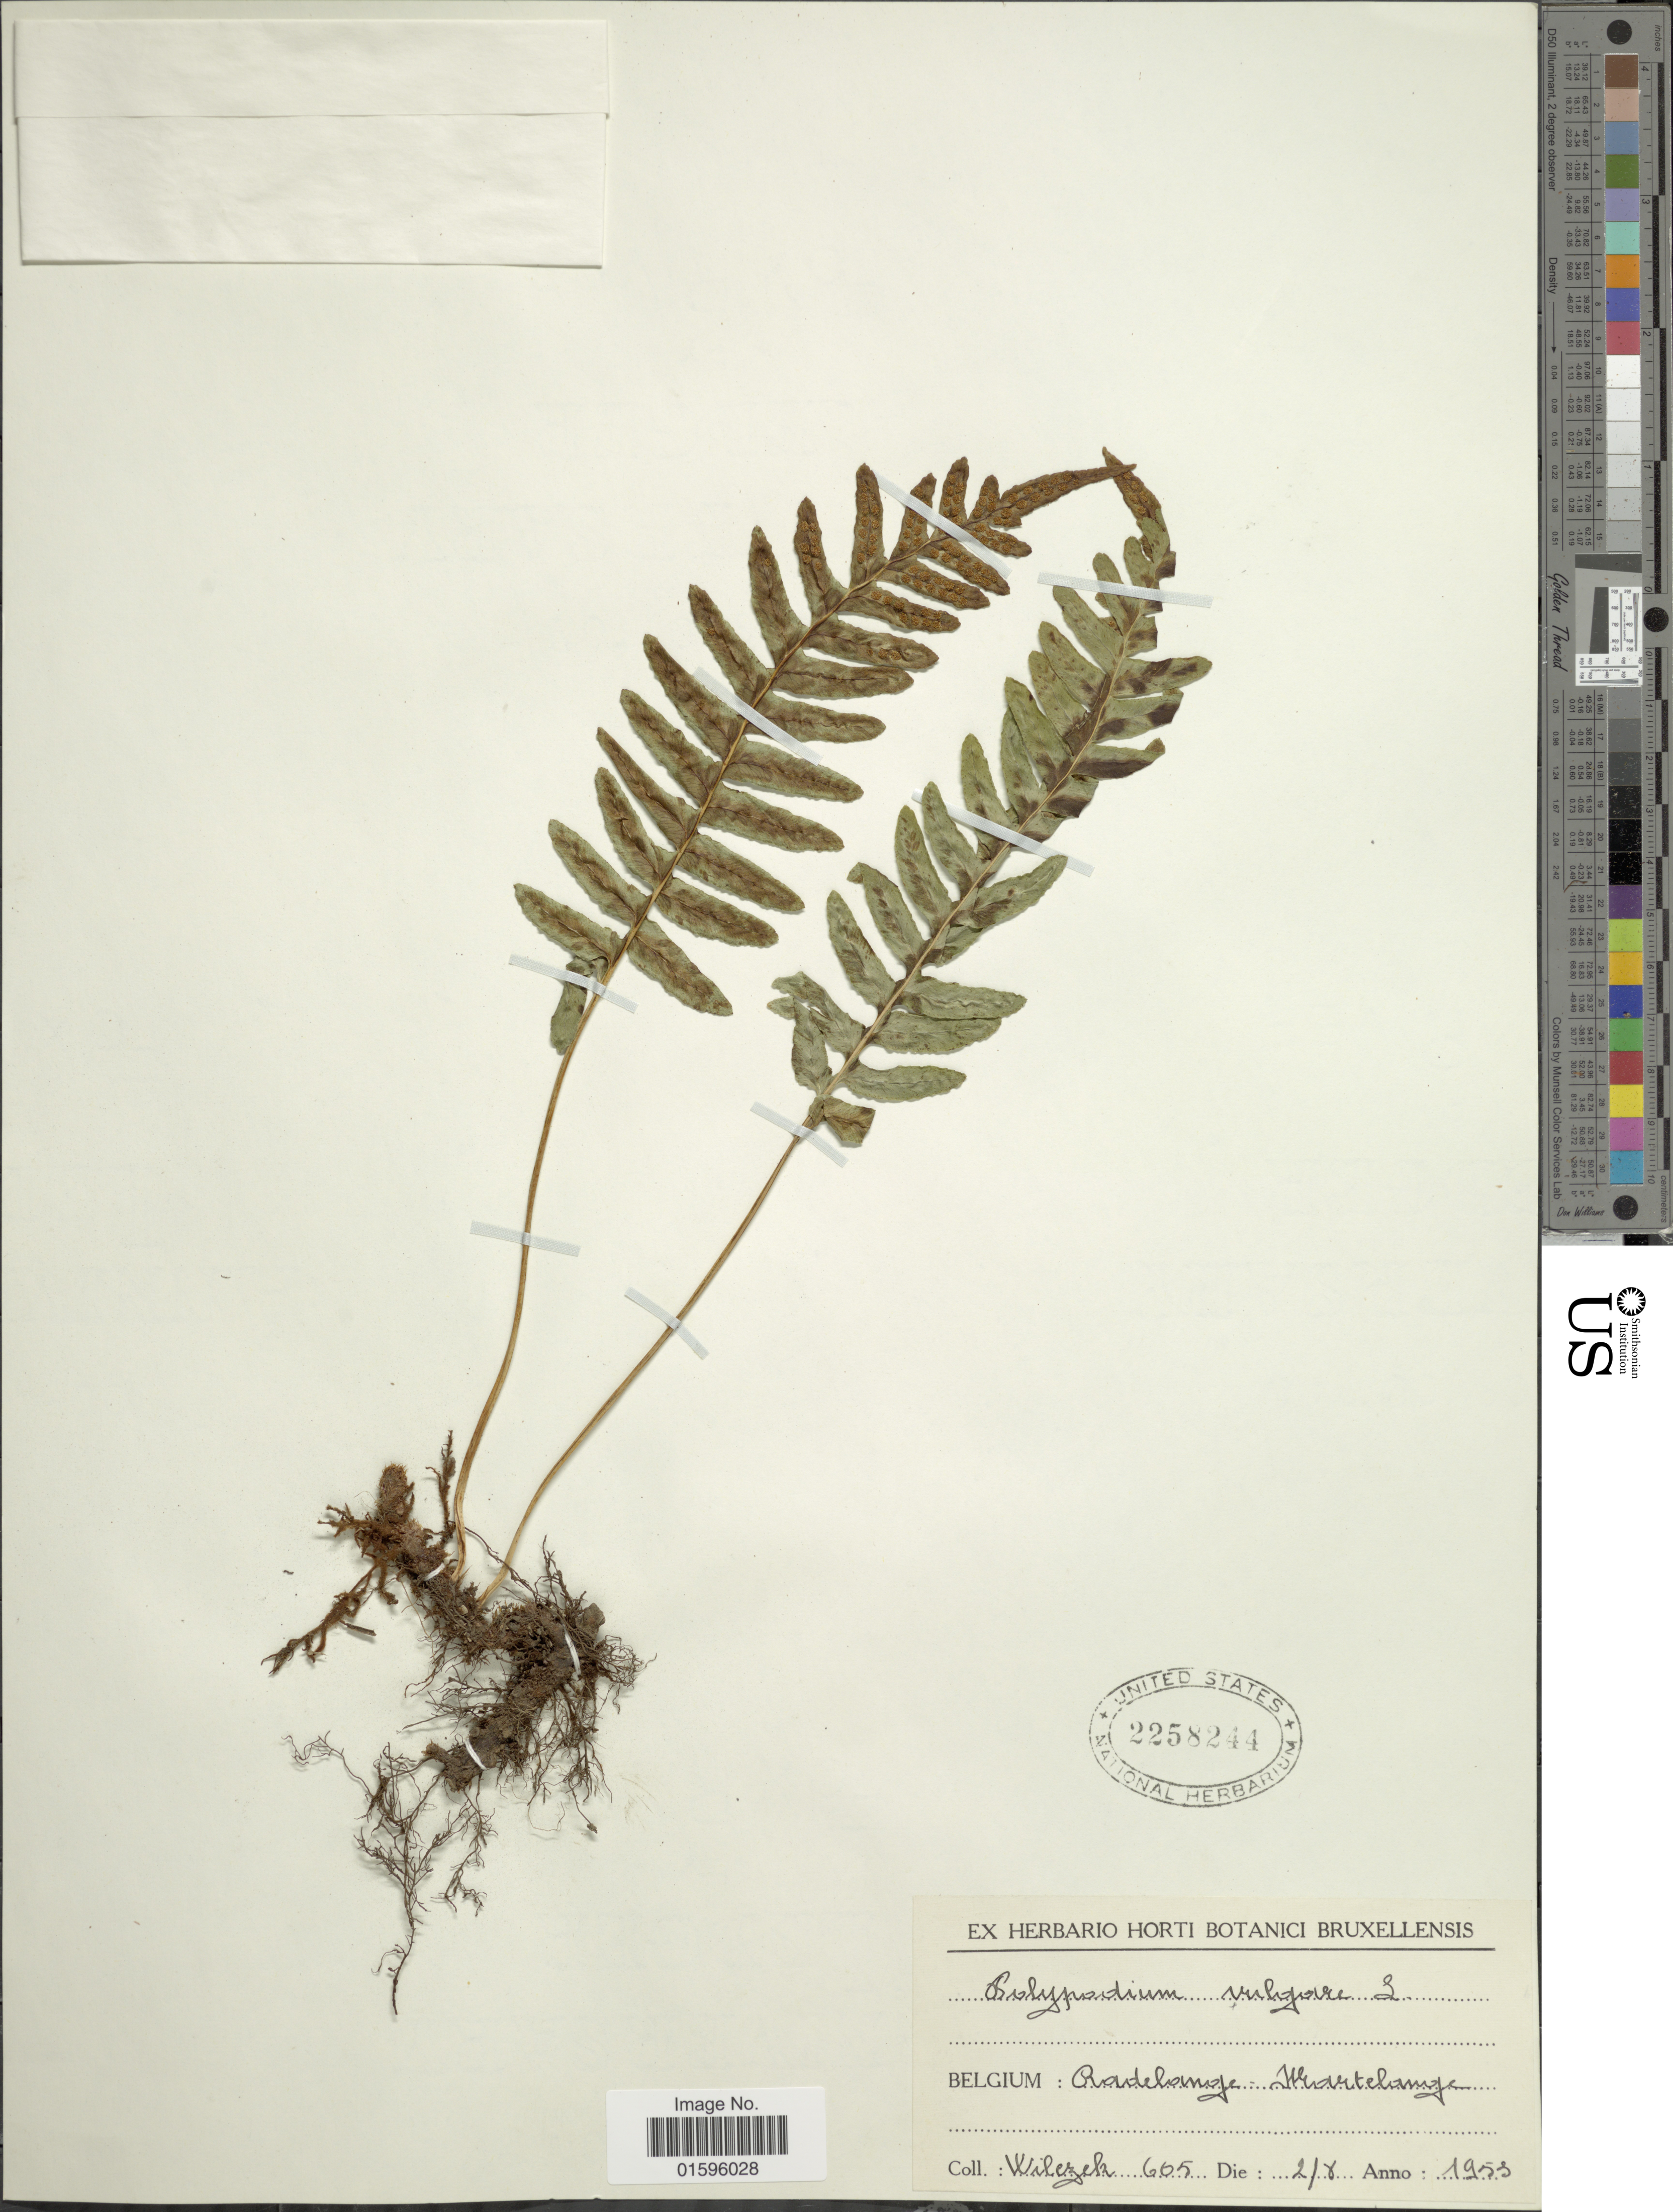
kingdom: Plantae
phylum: Tracheophyta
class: Polypodiopsida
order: Polypodiales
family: Polypodiaceae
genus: Polypodium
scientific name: Polypodium vulgare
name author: L.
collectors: -. Wilezek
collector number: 605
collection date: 1953-08-02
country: Belgium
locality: Rartelomoje, Martelumje [interpreted]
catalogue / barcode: US 2258244